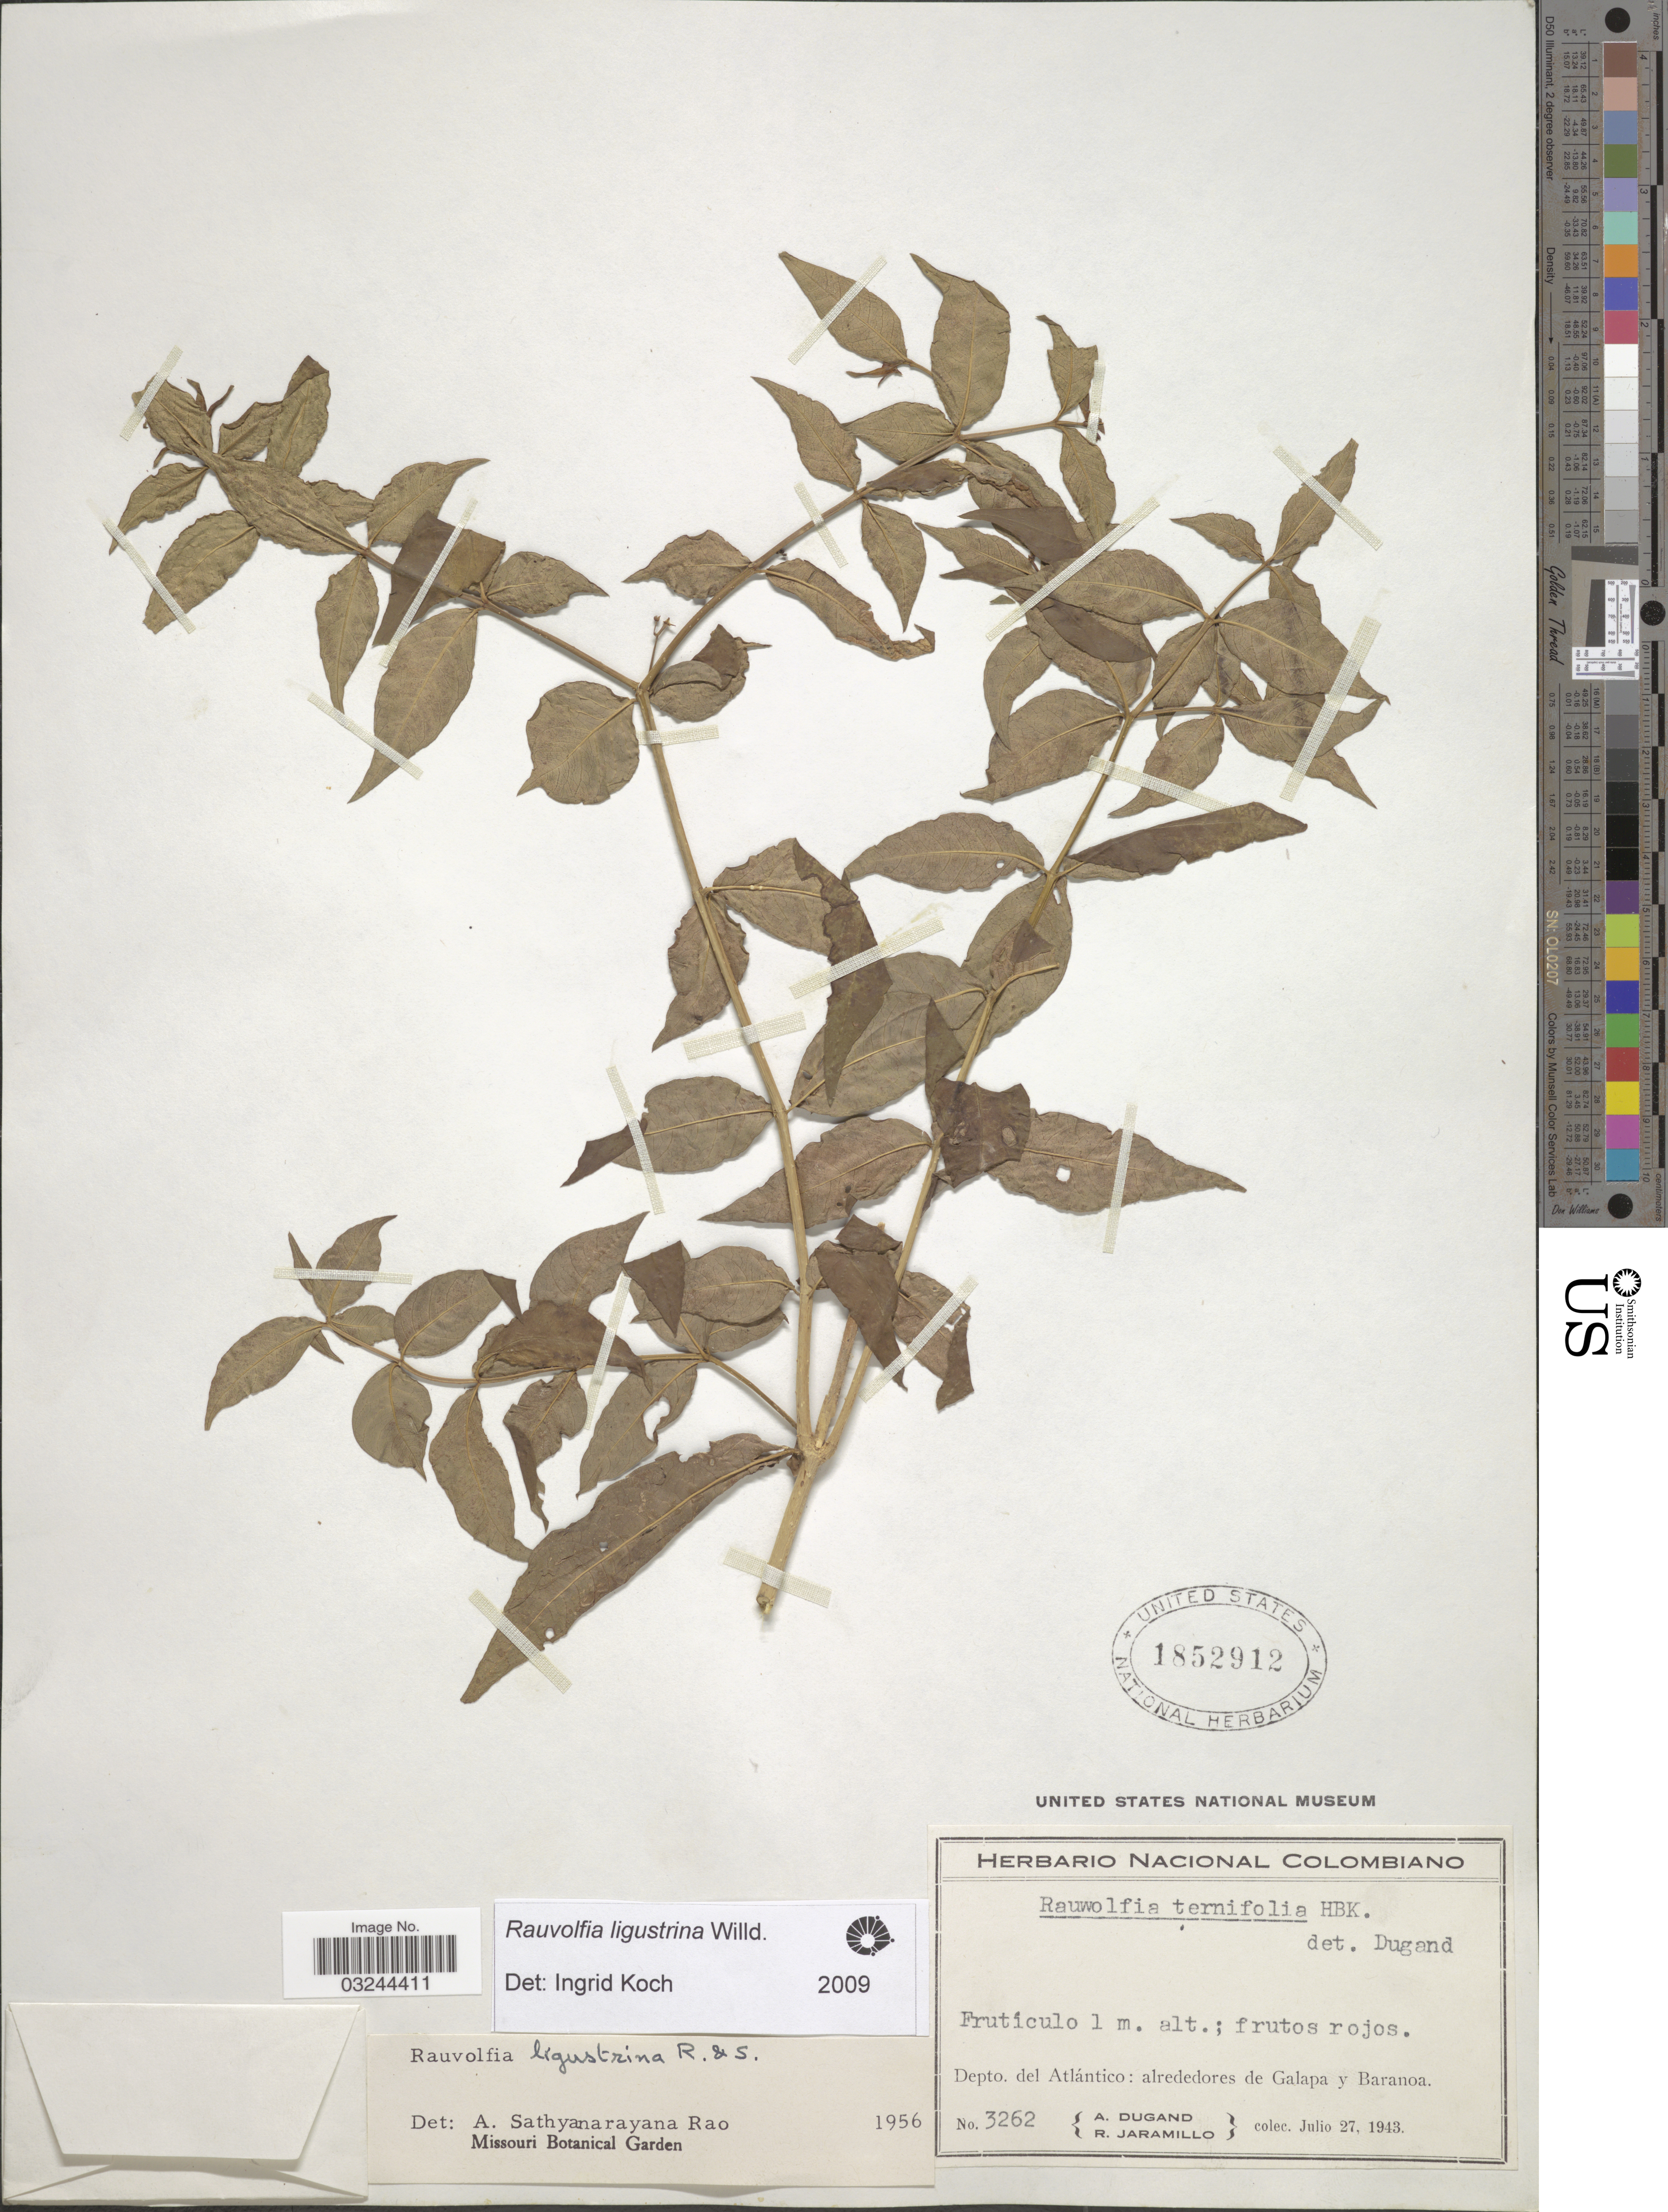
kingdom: Plantae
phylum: Tracheophyta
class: Magnoliopsida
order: Gentianales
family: Apocynaceae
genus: Rauvolfia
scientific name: Rauvolfia ligustrina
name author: Willd. ex Roem. & Schult.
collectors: A. Dugand & R. Jaramillo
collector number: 3262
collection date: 1943-07-27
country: Colombia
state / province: Atlántico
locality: Depto. del Atlántico: alrededores de Galapa y Baranoa.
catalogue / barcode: US 1852912